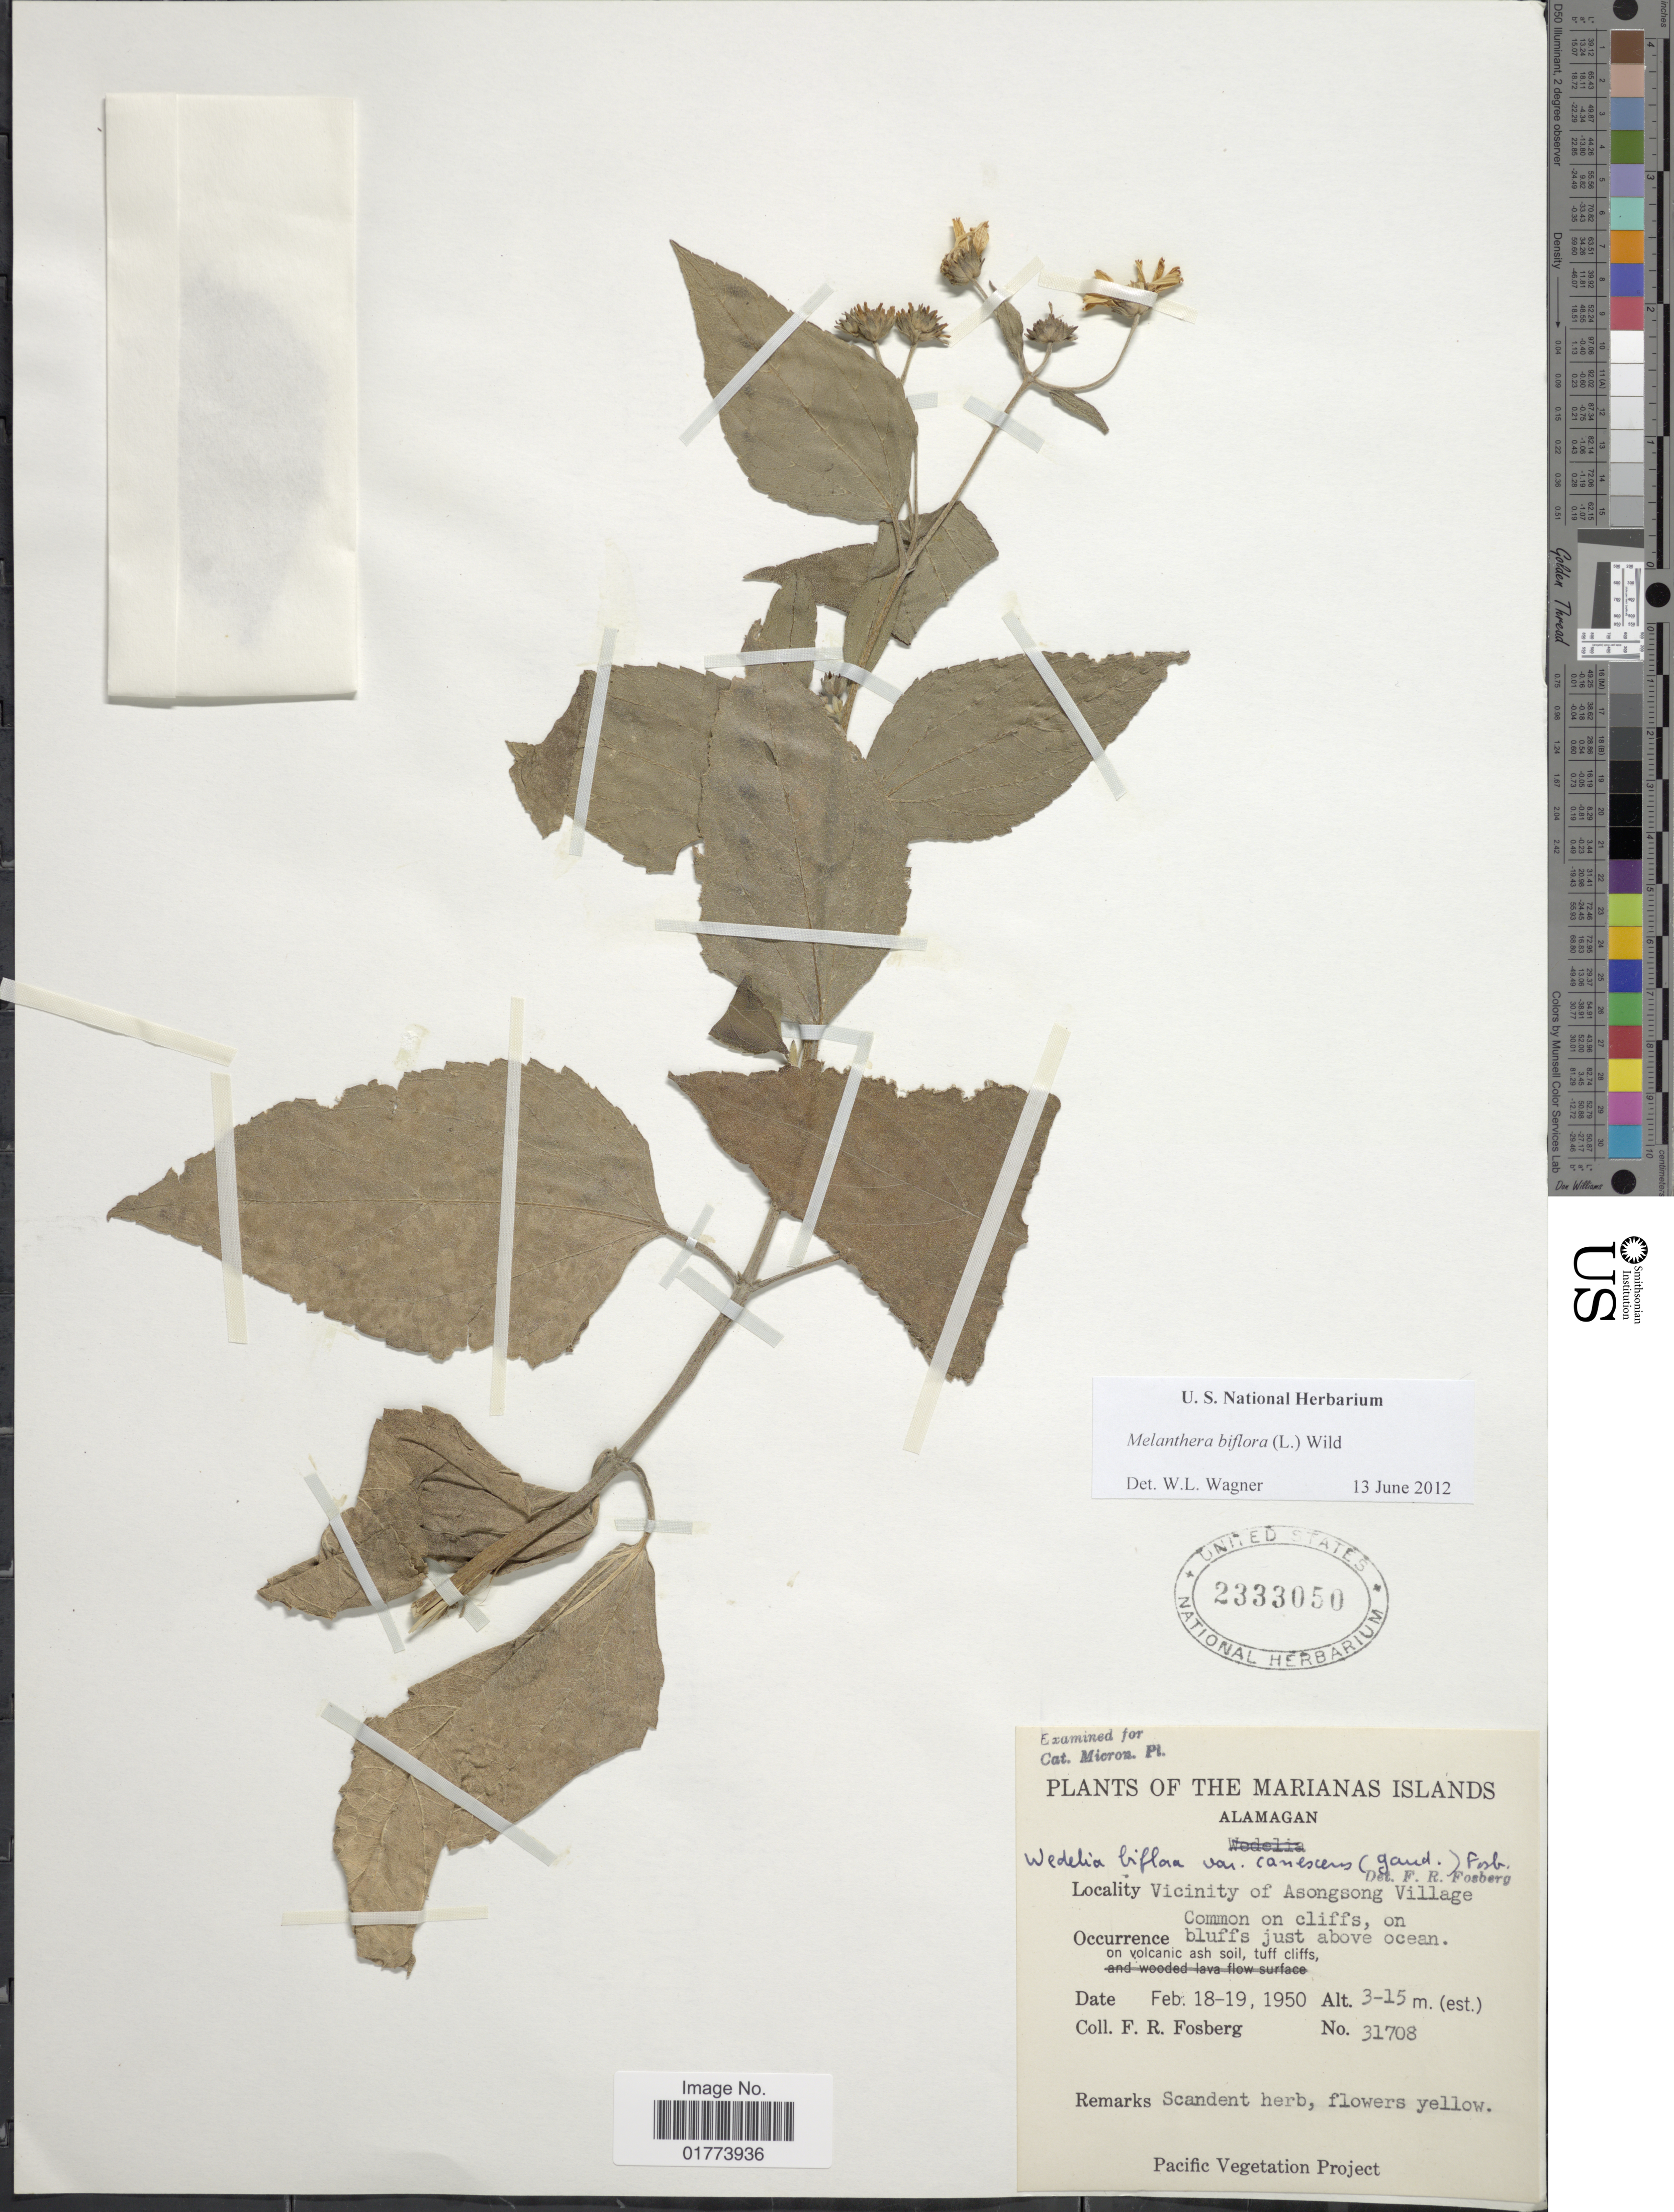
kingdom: Plantae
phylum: Tracheophyta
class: Magnoliopsida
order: Asterales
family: Asteraceae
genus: Wollastonia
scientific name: Wollastonia uniflora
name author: (Willd.) Orchard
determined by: Wagner, W. L., (BOT), Smithsonian Institution - National Museum of Natural History (UNITED STATES)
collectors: F. R. Fosberg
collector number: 31708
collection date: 1950-02-18/1950-02-19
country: Northern Mariana Islands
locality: Marians Islands, Alamagan, Vicinity of Asongsong Village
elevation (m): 3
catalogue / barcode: US 2333050